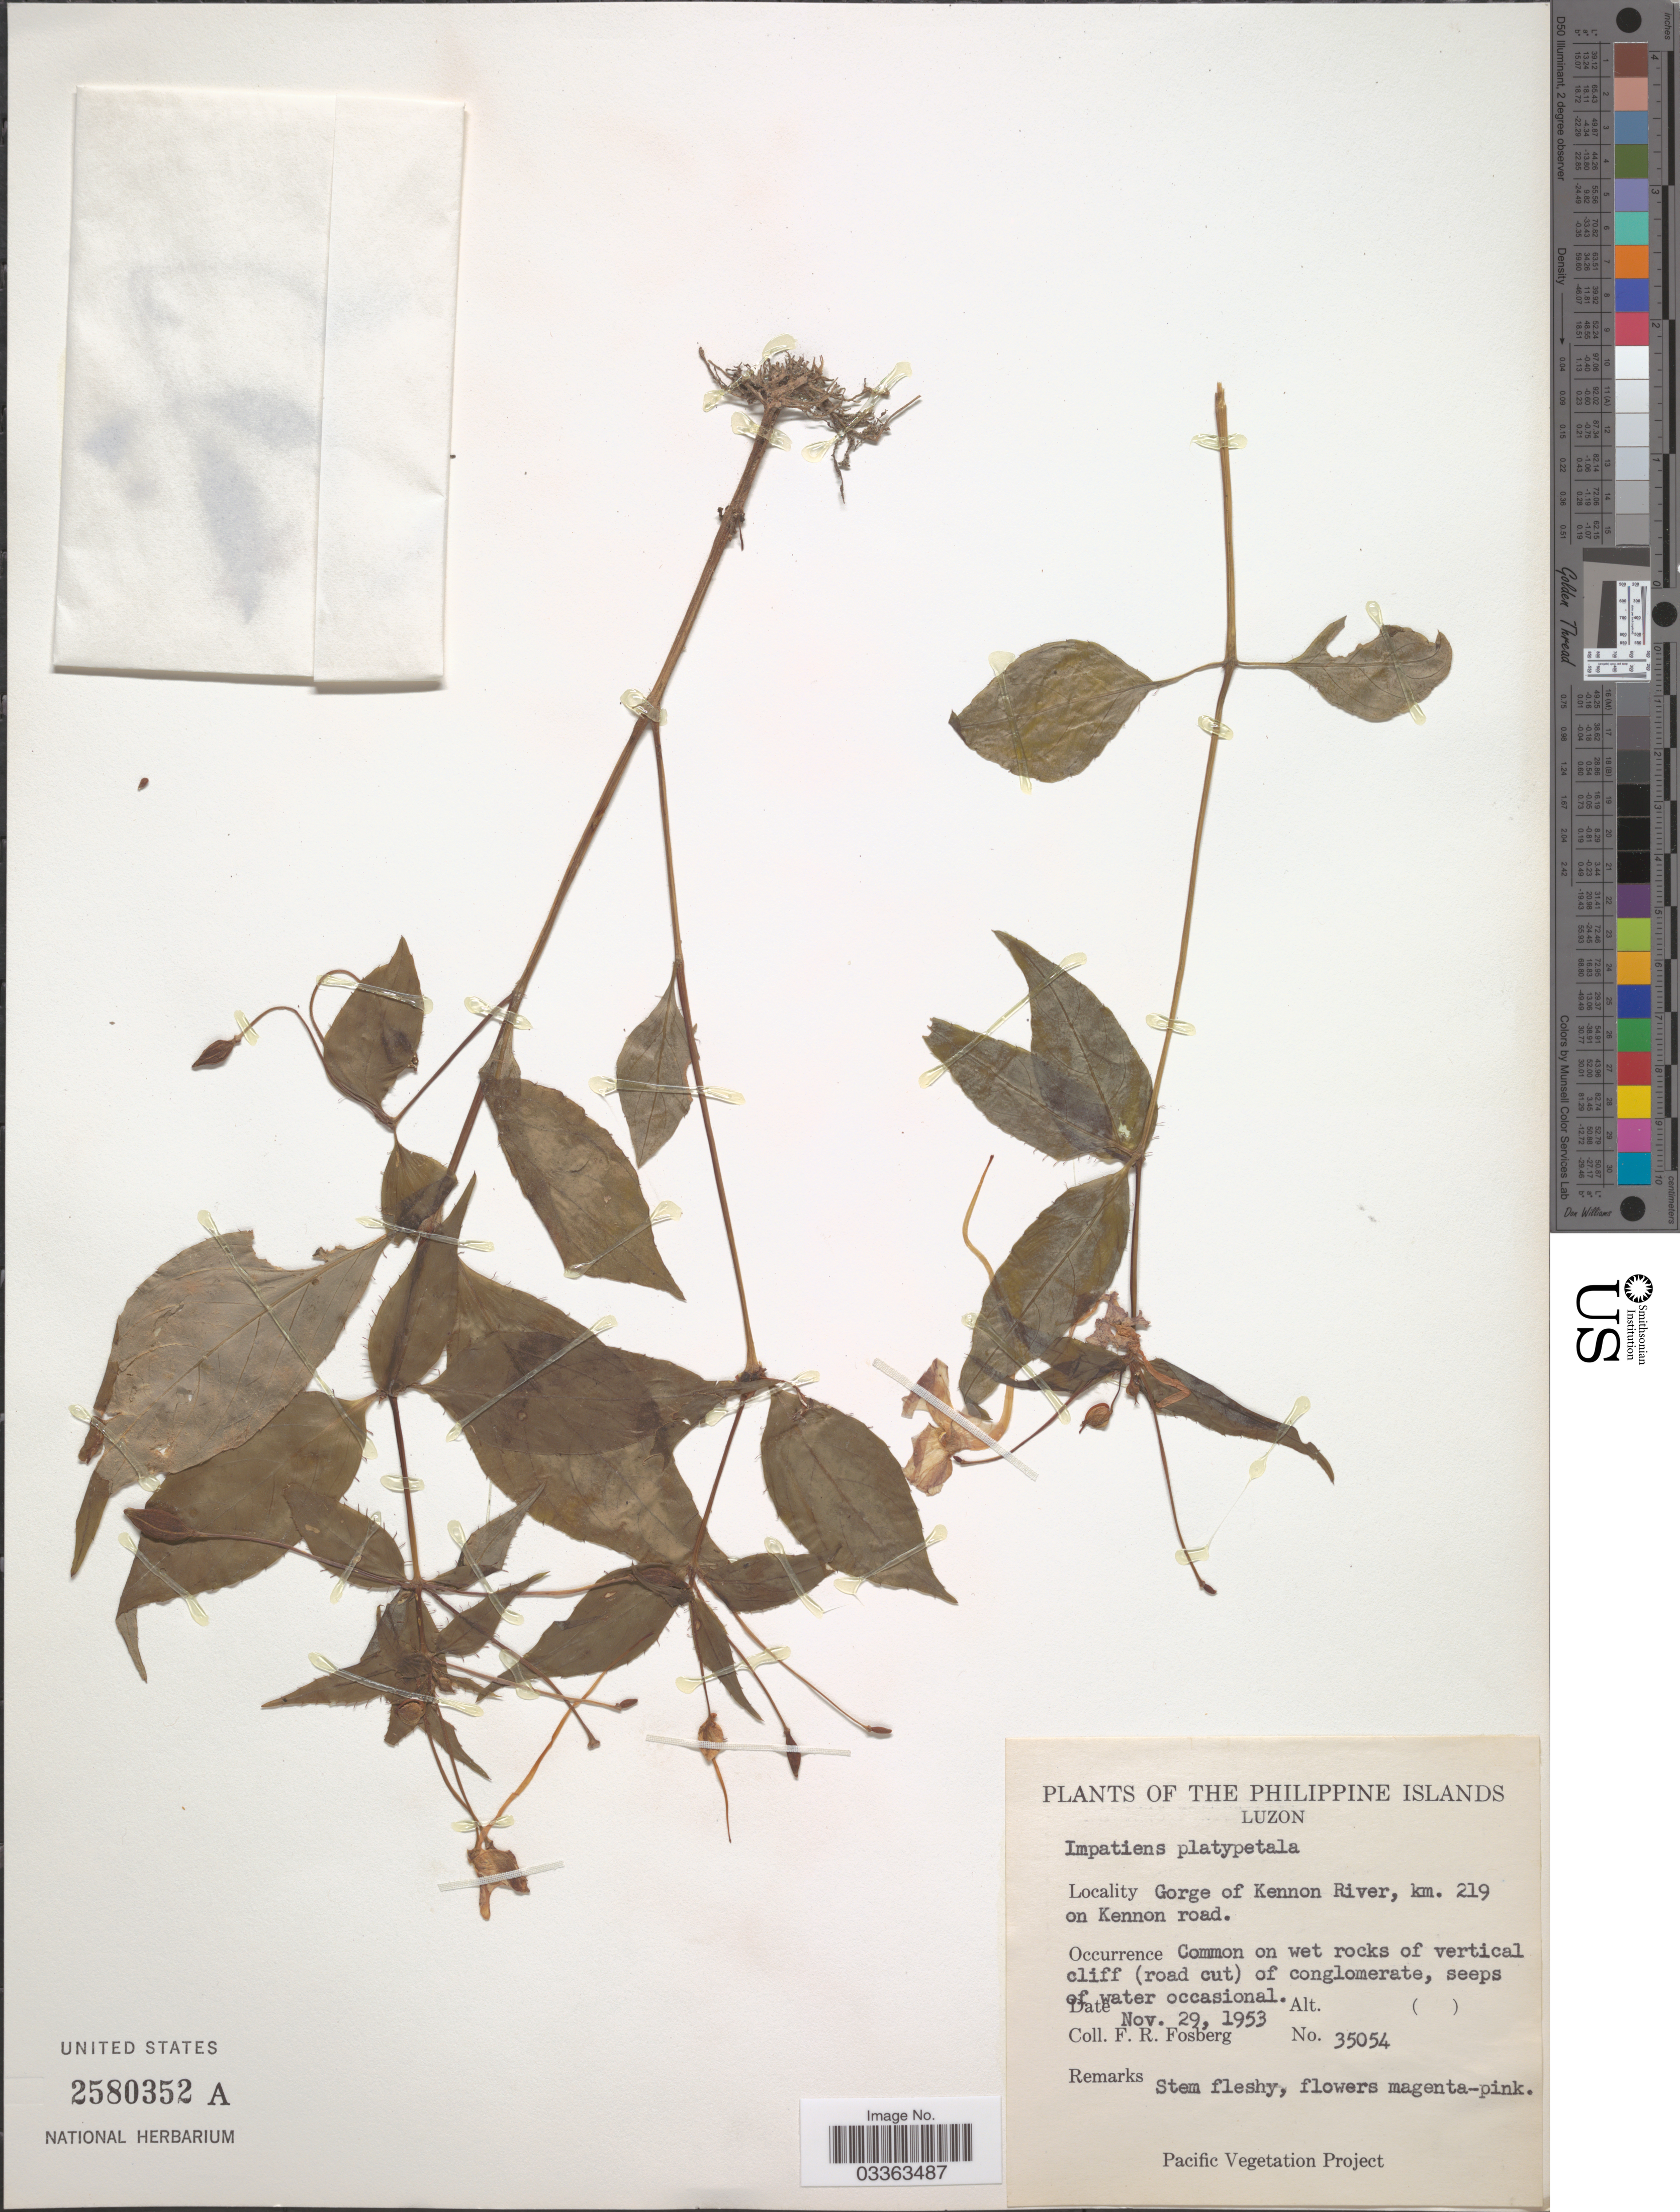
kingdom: Plantae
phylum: Tracheophyta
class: Magnoliopsida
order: Ericales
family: Balsaminaceae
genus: Impatiens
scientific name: Impatiens platypetala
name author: Lindl.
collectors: F. R. Fosberg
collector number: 35054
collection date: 1953-11-29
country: Philippines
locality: Luzon, Gorge of Kennon River, km. 219 on Kennon road.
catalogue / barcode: US 2580352A